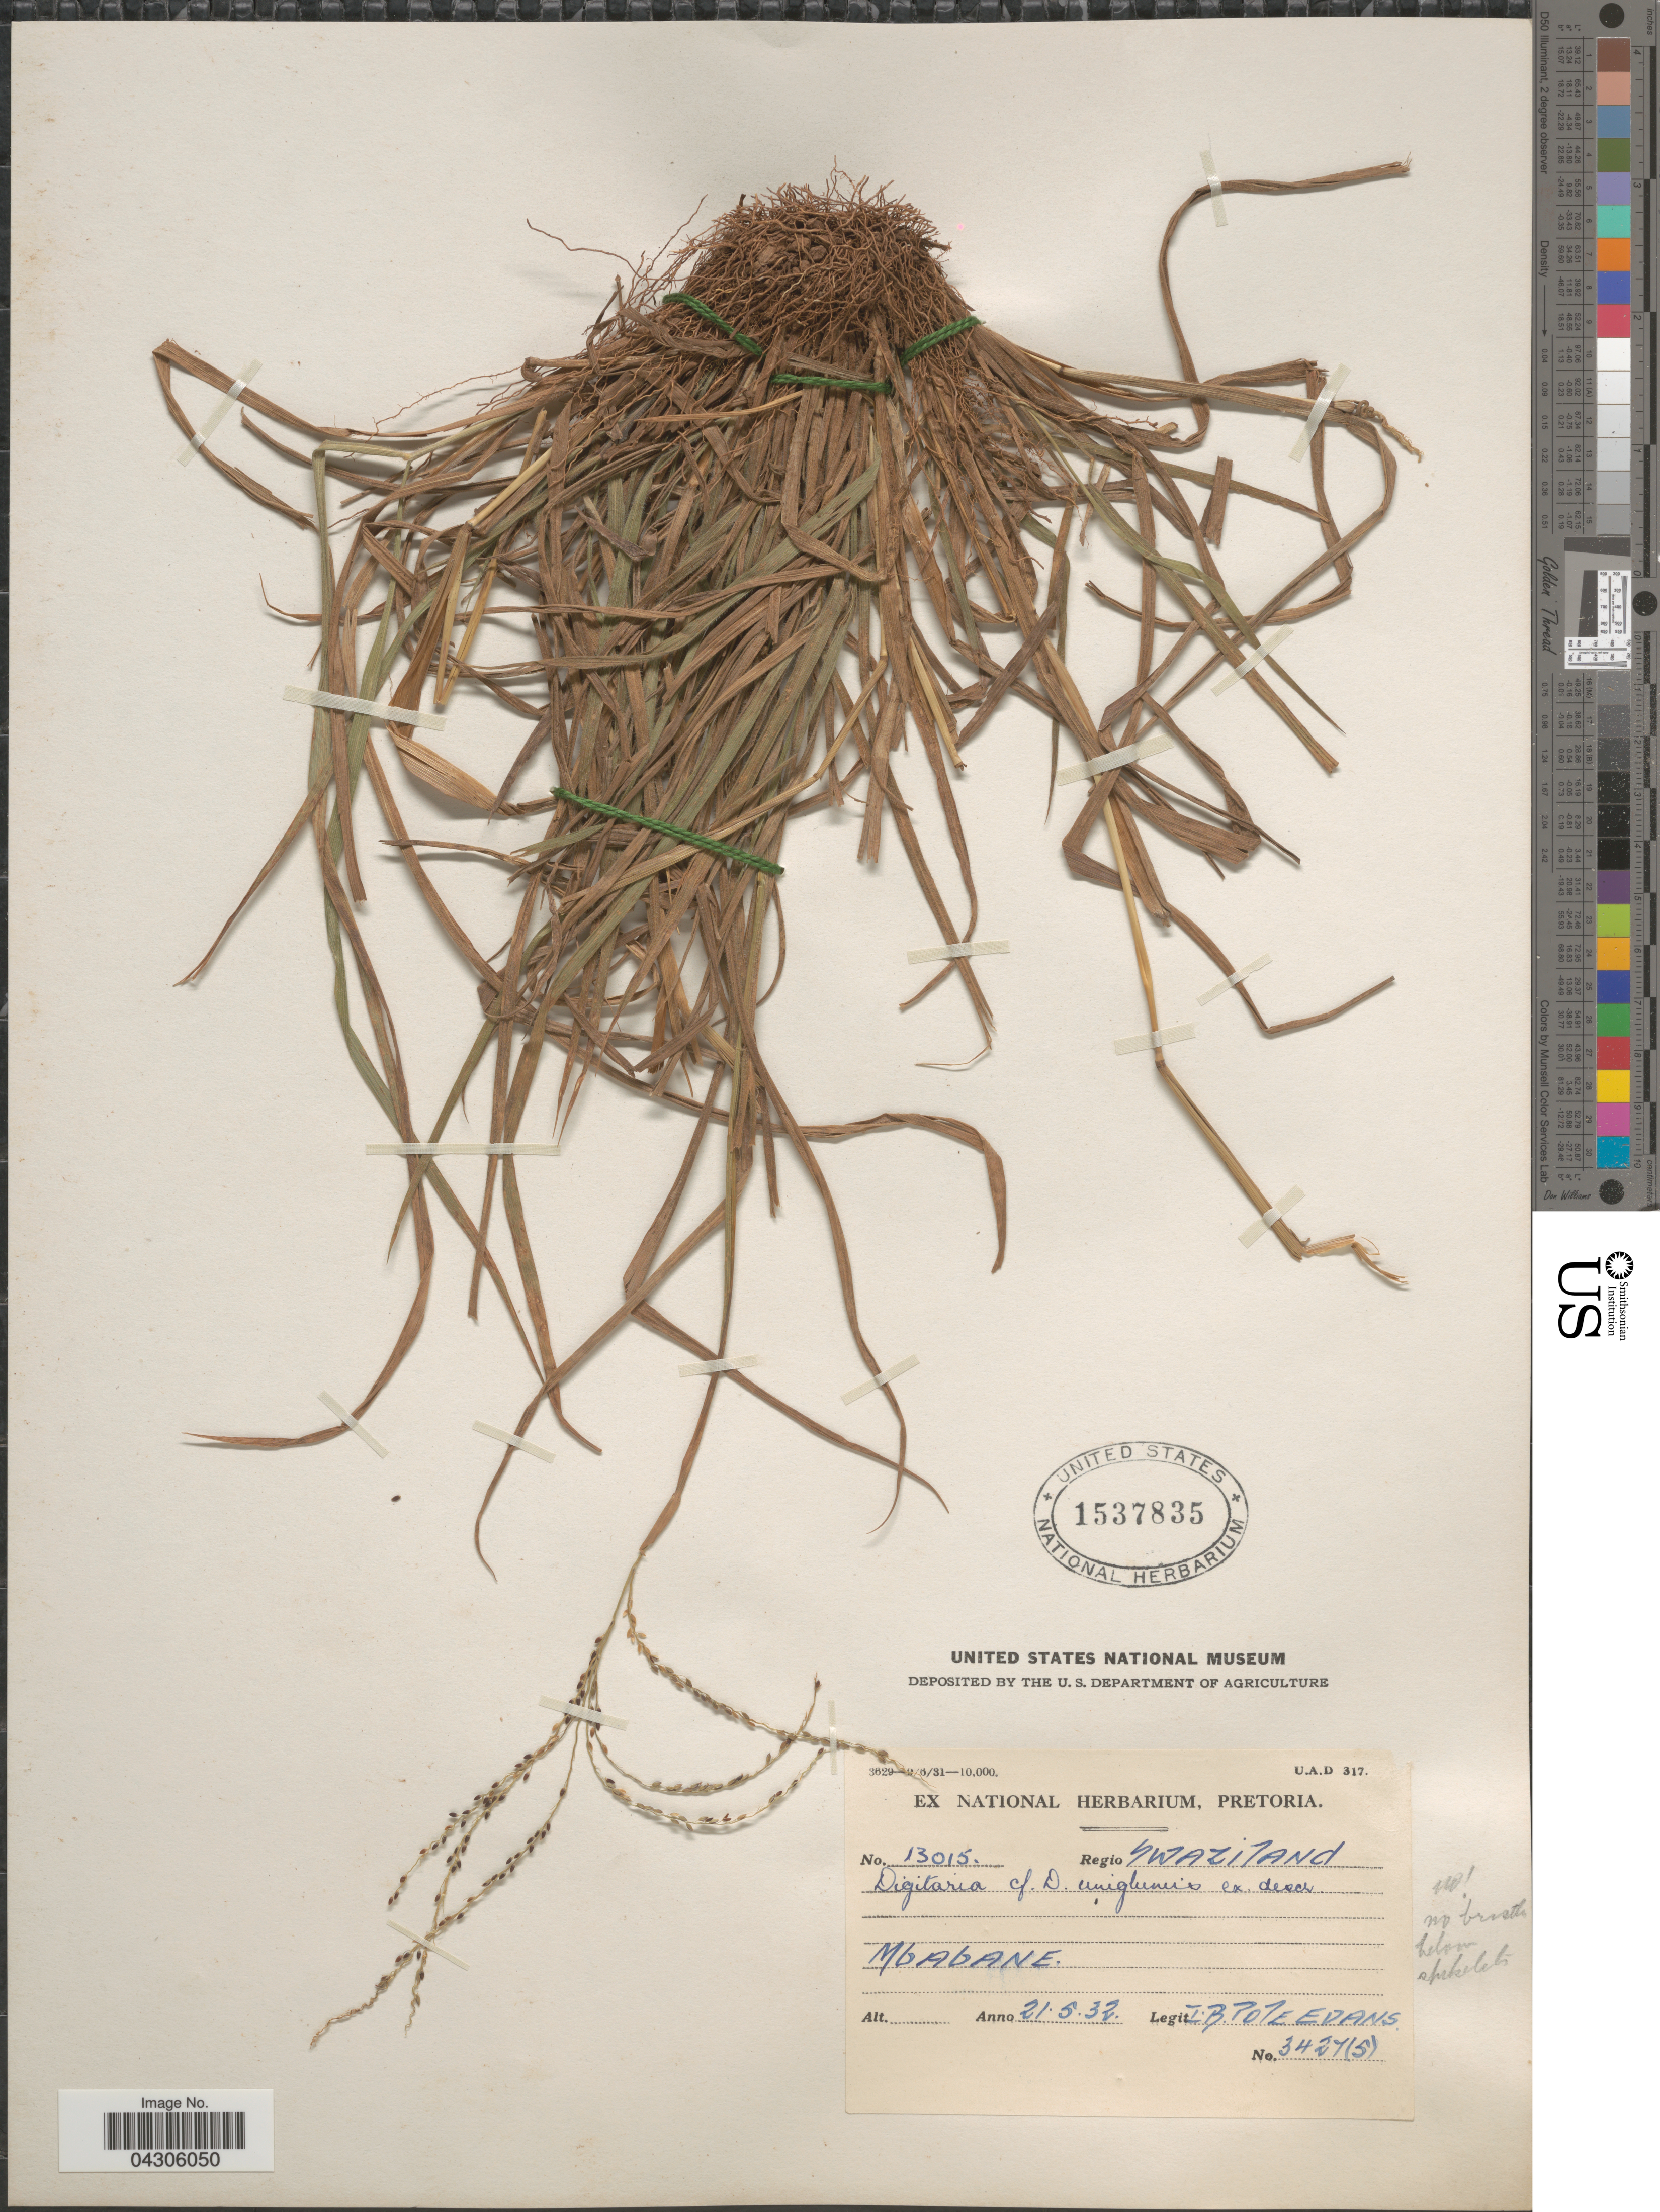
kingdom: Plantae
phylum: Tracheophyta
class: Liliopsida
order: Poales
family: Poaceae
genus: Digitaria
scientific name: Digitaria sp.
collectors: I. B. Pole-Evans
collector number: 3427(5)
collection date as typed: Transcribed d/m/y: 21/5/32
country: Eswatini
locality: Regio Swaziland. Mbabane.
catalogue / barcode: US 1537835